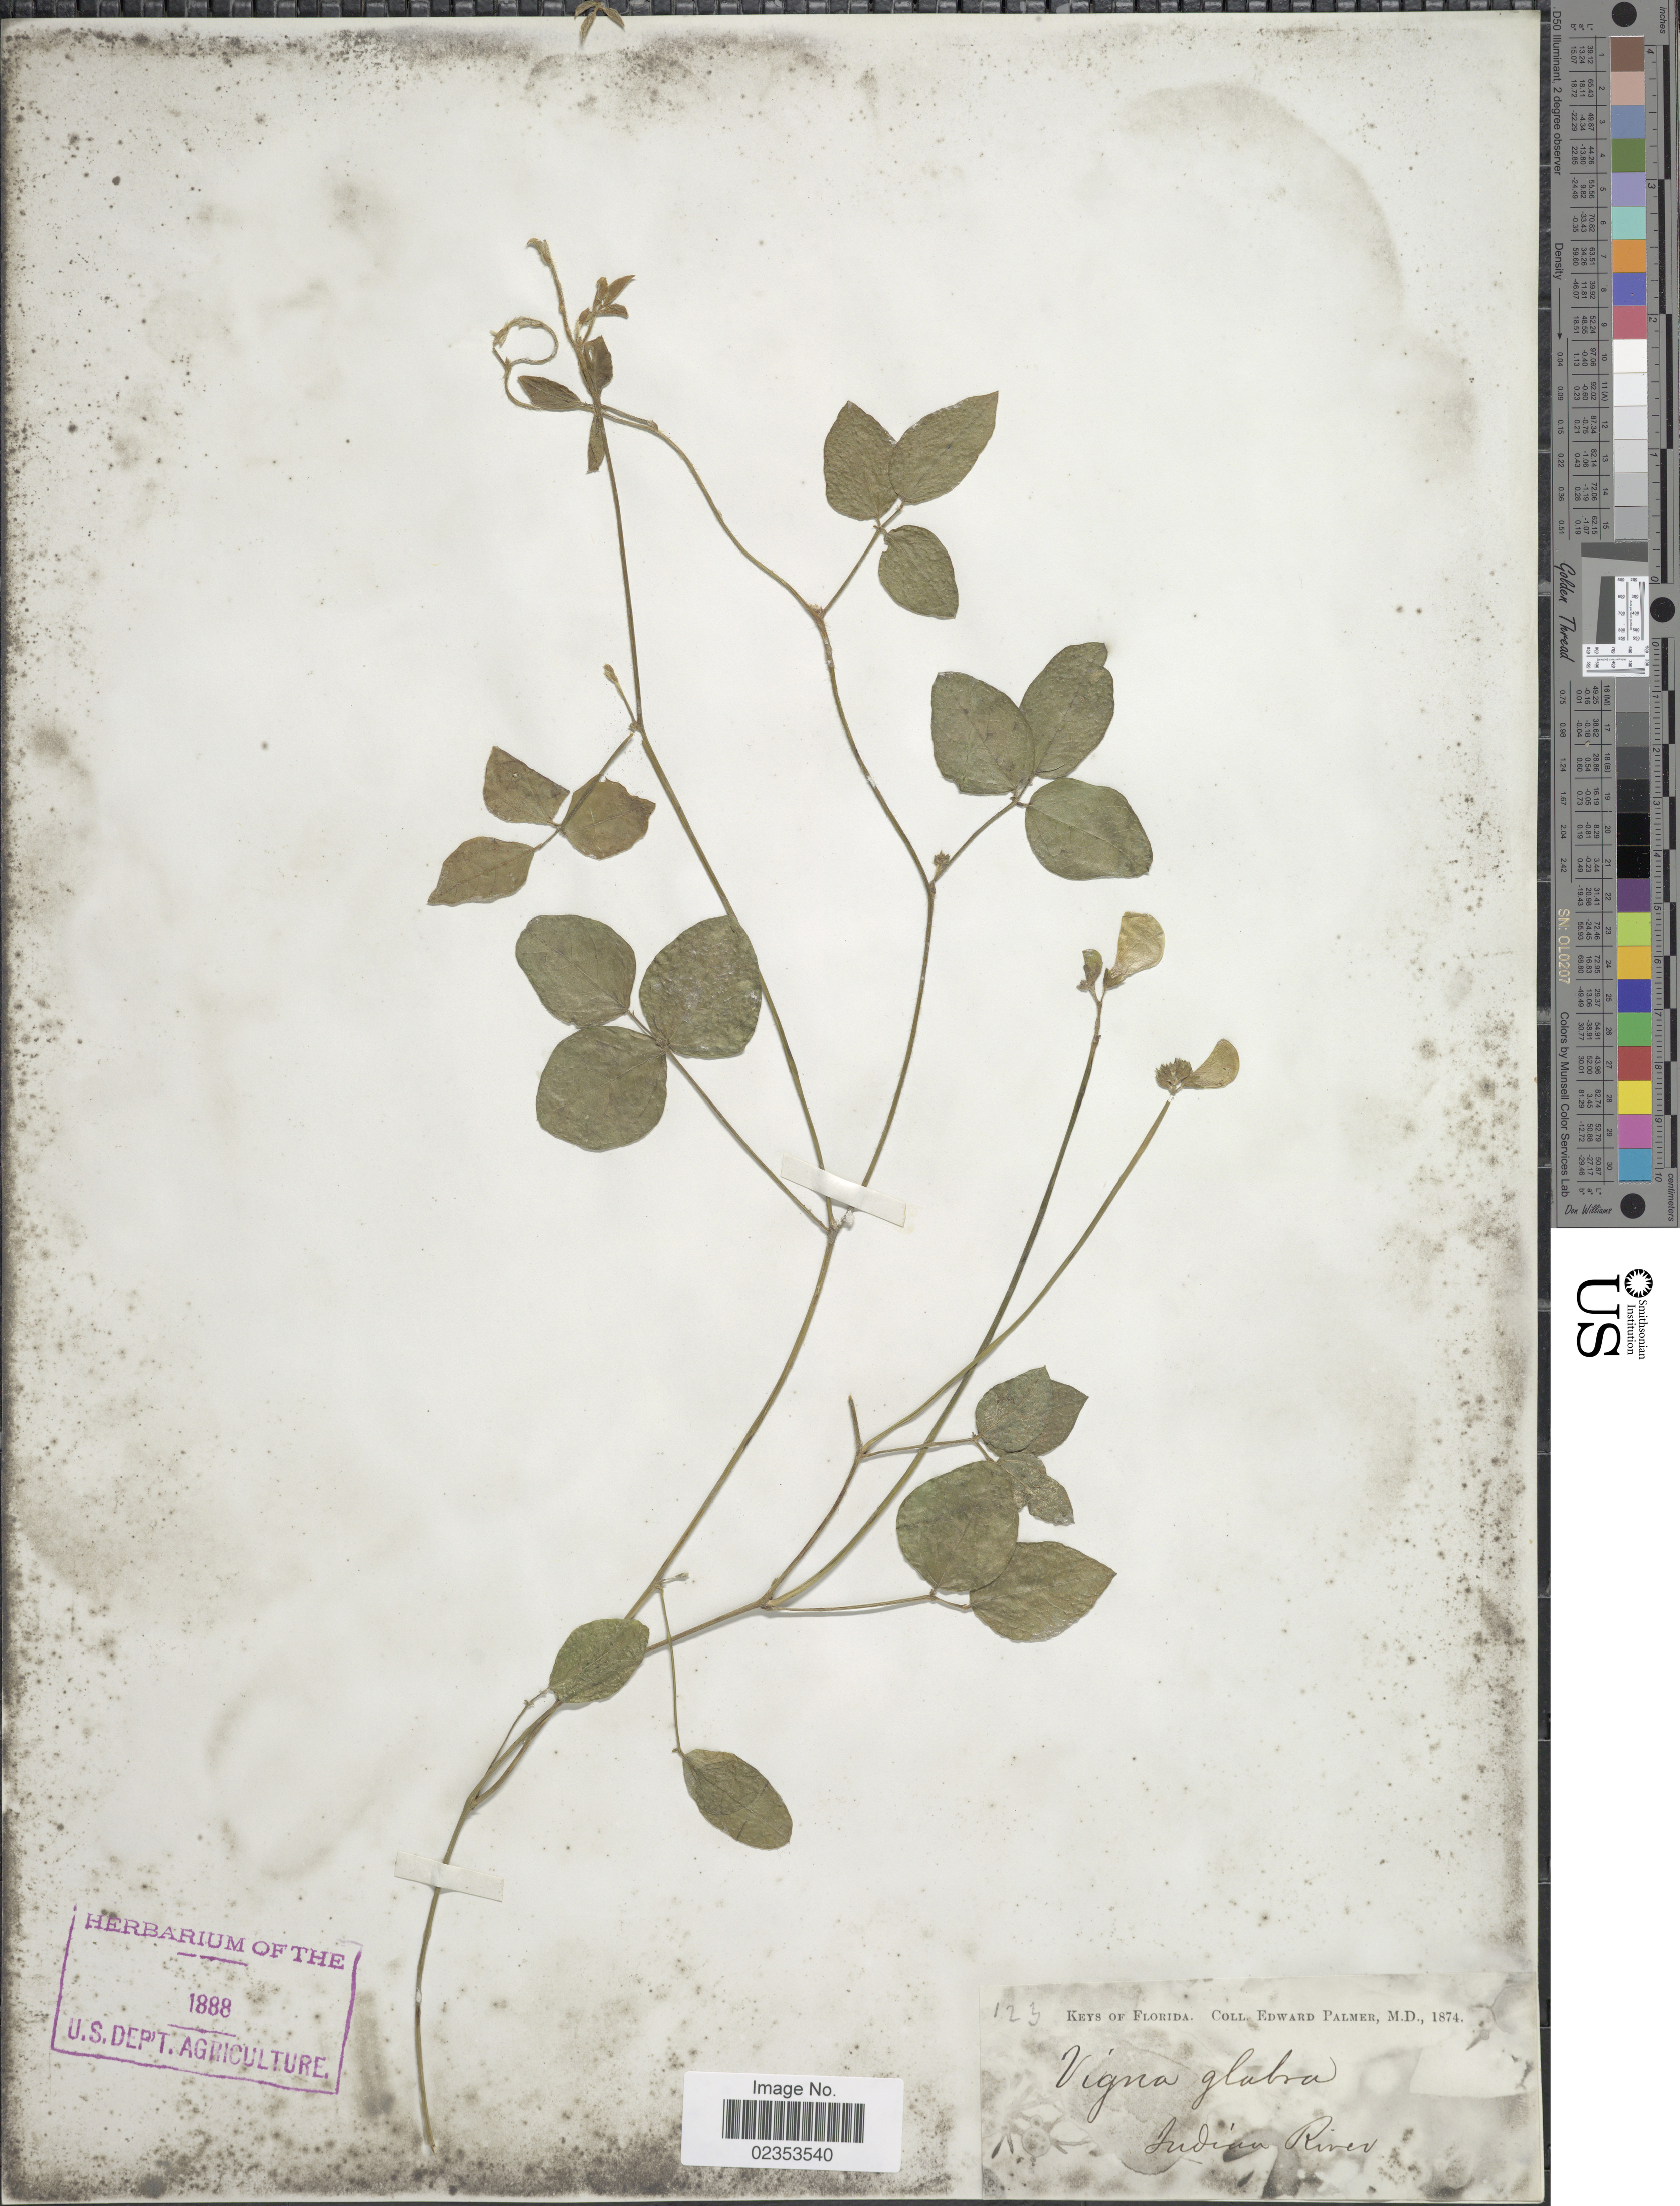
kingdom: Plantae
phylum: Tracheophyta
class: Magnoliopsida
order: Fabales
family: Fabaceae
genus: Vigna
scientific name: Vigna luteola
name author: (Jacq.) Benth.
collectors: E. Palmer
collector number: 123?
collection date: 1874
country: United States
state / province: Florida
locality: Keys of Florida. Indian River